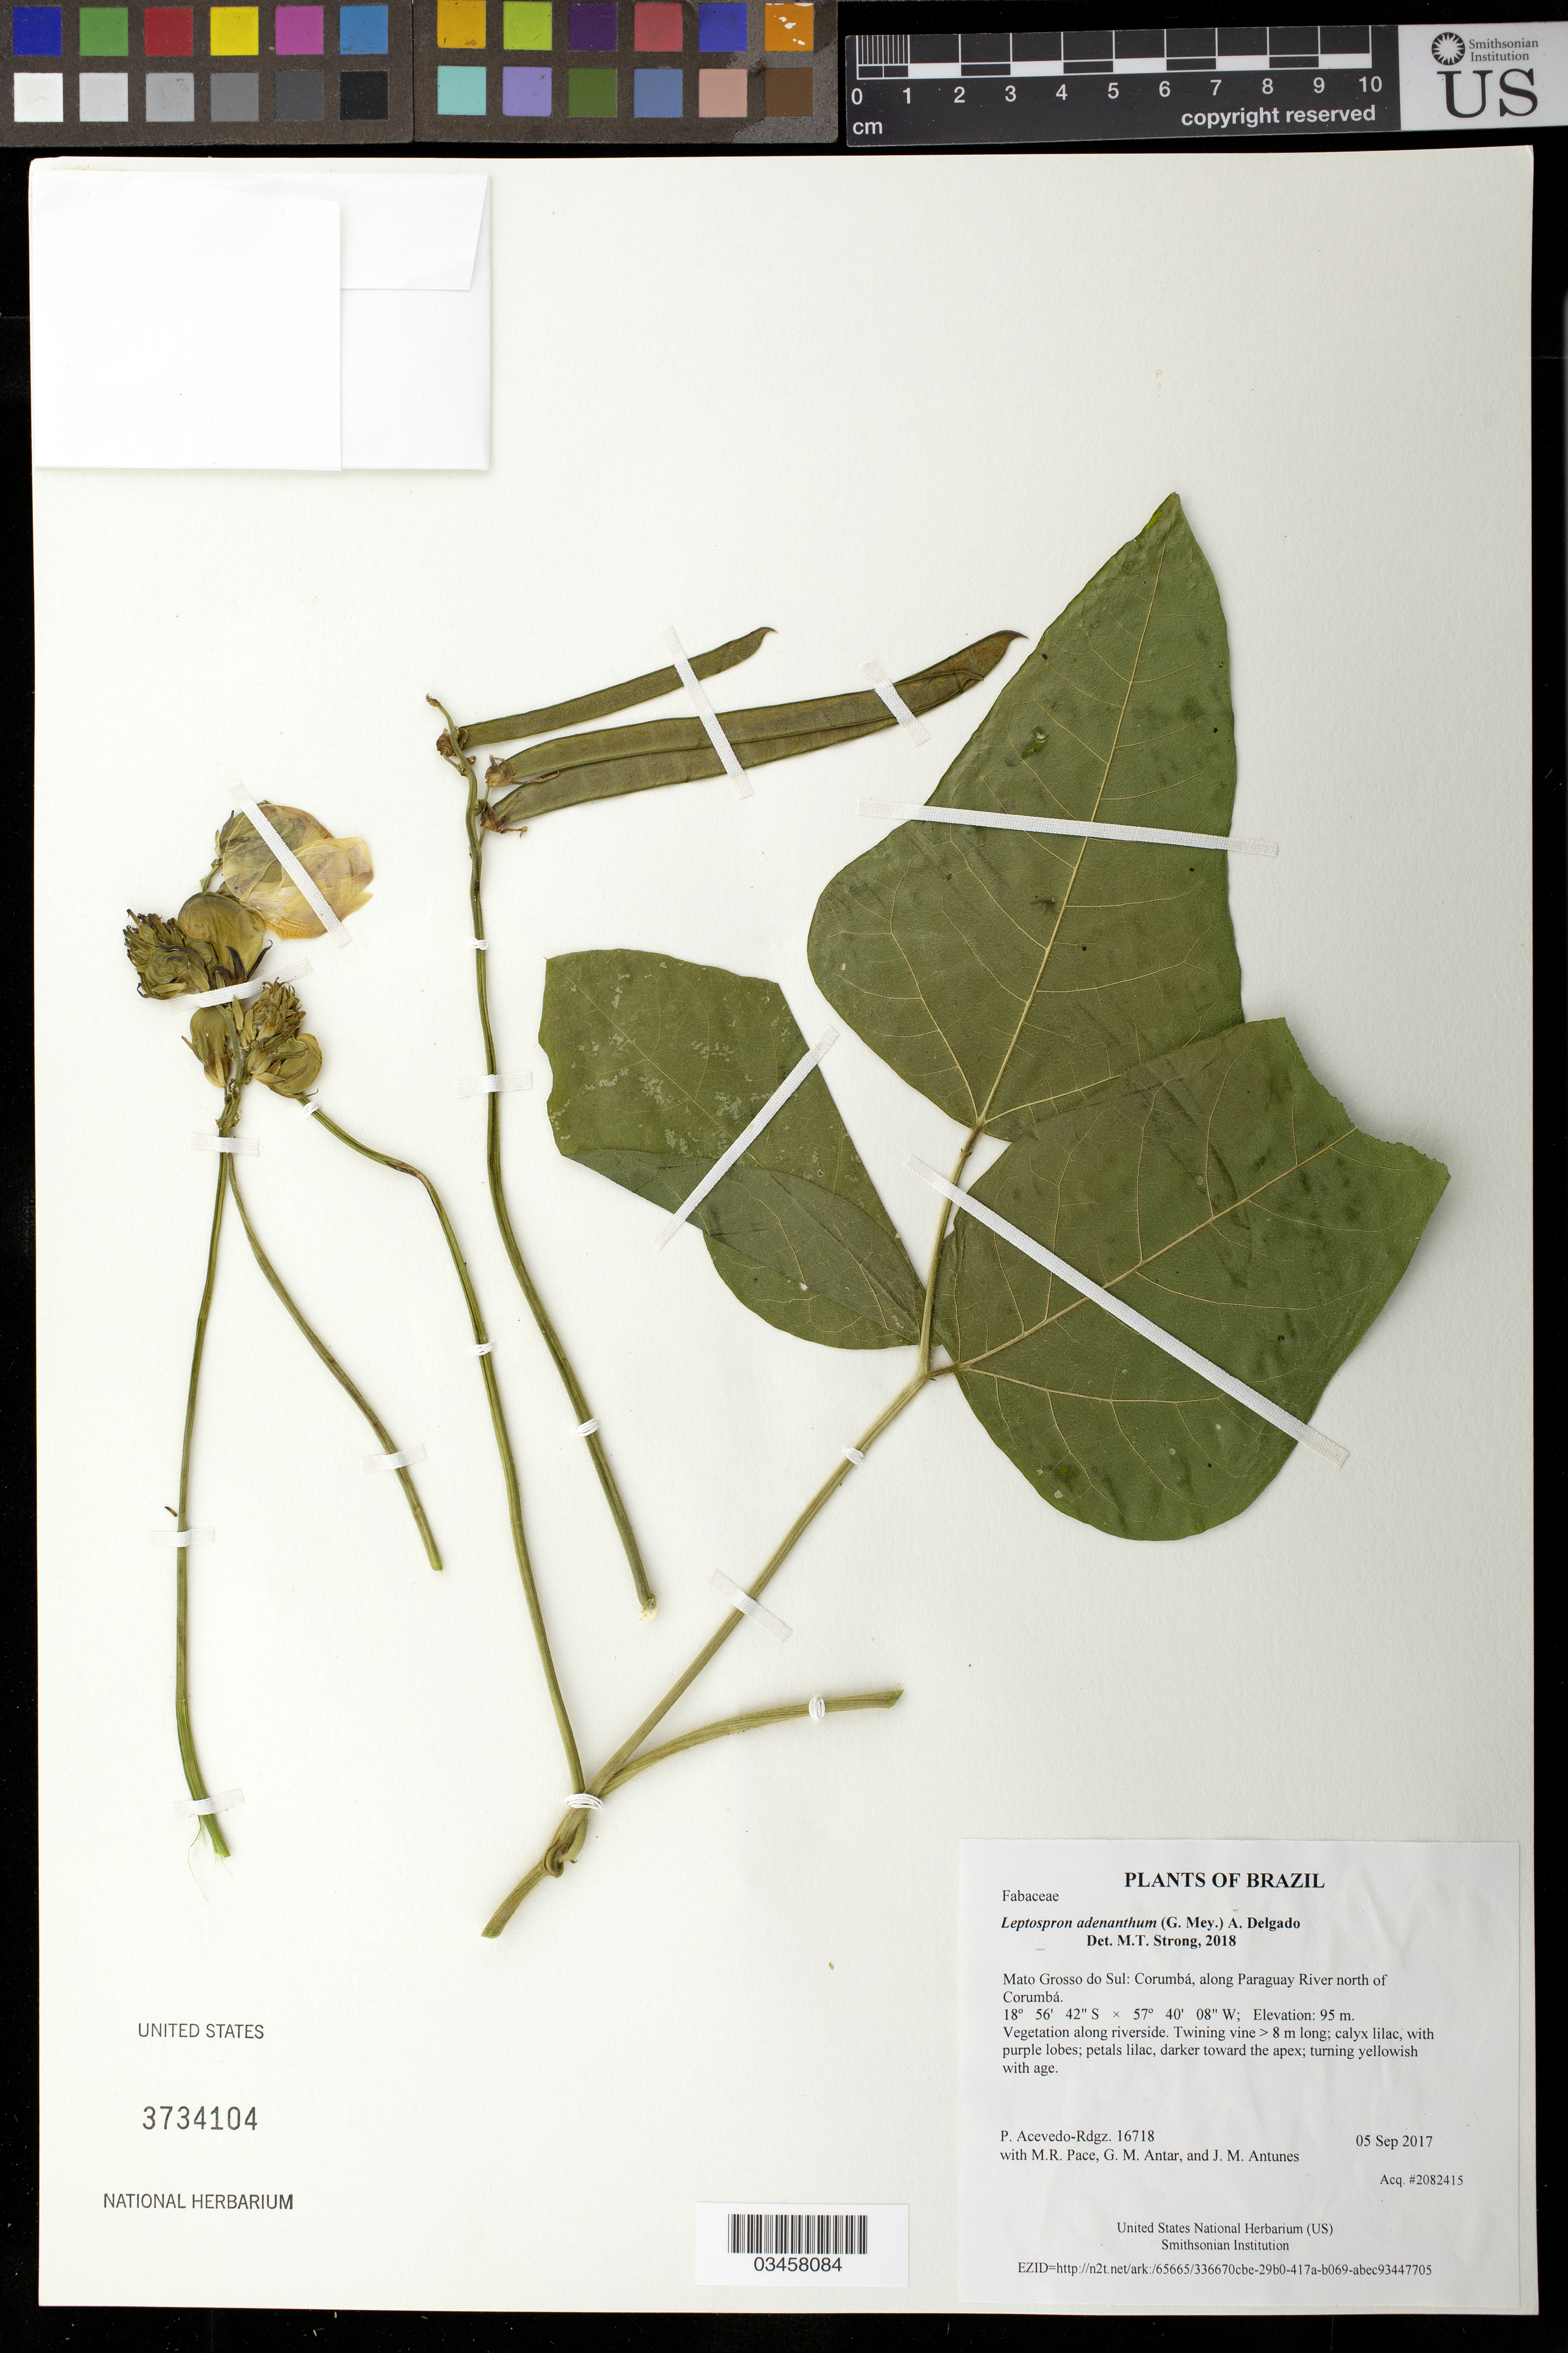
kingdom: Plantae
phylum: Tracheophyta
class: Magnoliopsida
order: Fabales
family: Fabaceae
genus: Leptospron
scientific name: Leptospron adenanthum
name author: (G. Mey.) A. Delgado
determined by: Strong, Mark T., (BOT), Smithsonian Institution - National Museum of Natural History (UNITED STATES)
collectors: P. Acevedo-Rodr., M. R. Pace, G. M. Antar & J. M. Antunes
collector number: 16718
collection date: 2017-09-05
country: Brazil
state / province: Mato Grosso do Sul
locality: Corumbá, along Paraguay River north of Corumbá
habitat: Vegetation along riverside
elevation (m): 95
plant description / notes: US, MO, K, NY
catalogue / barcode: US 3734104